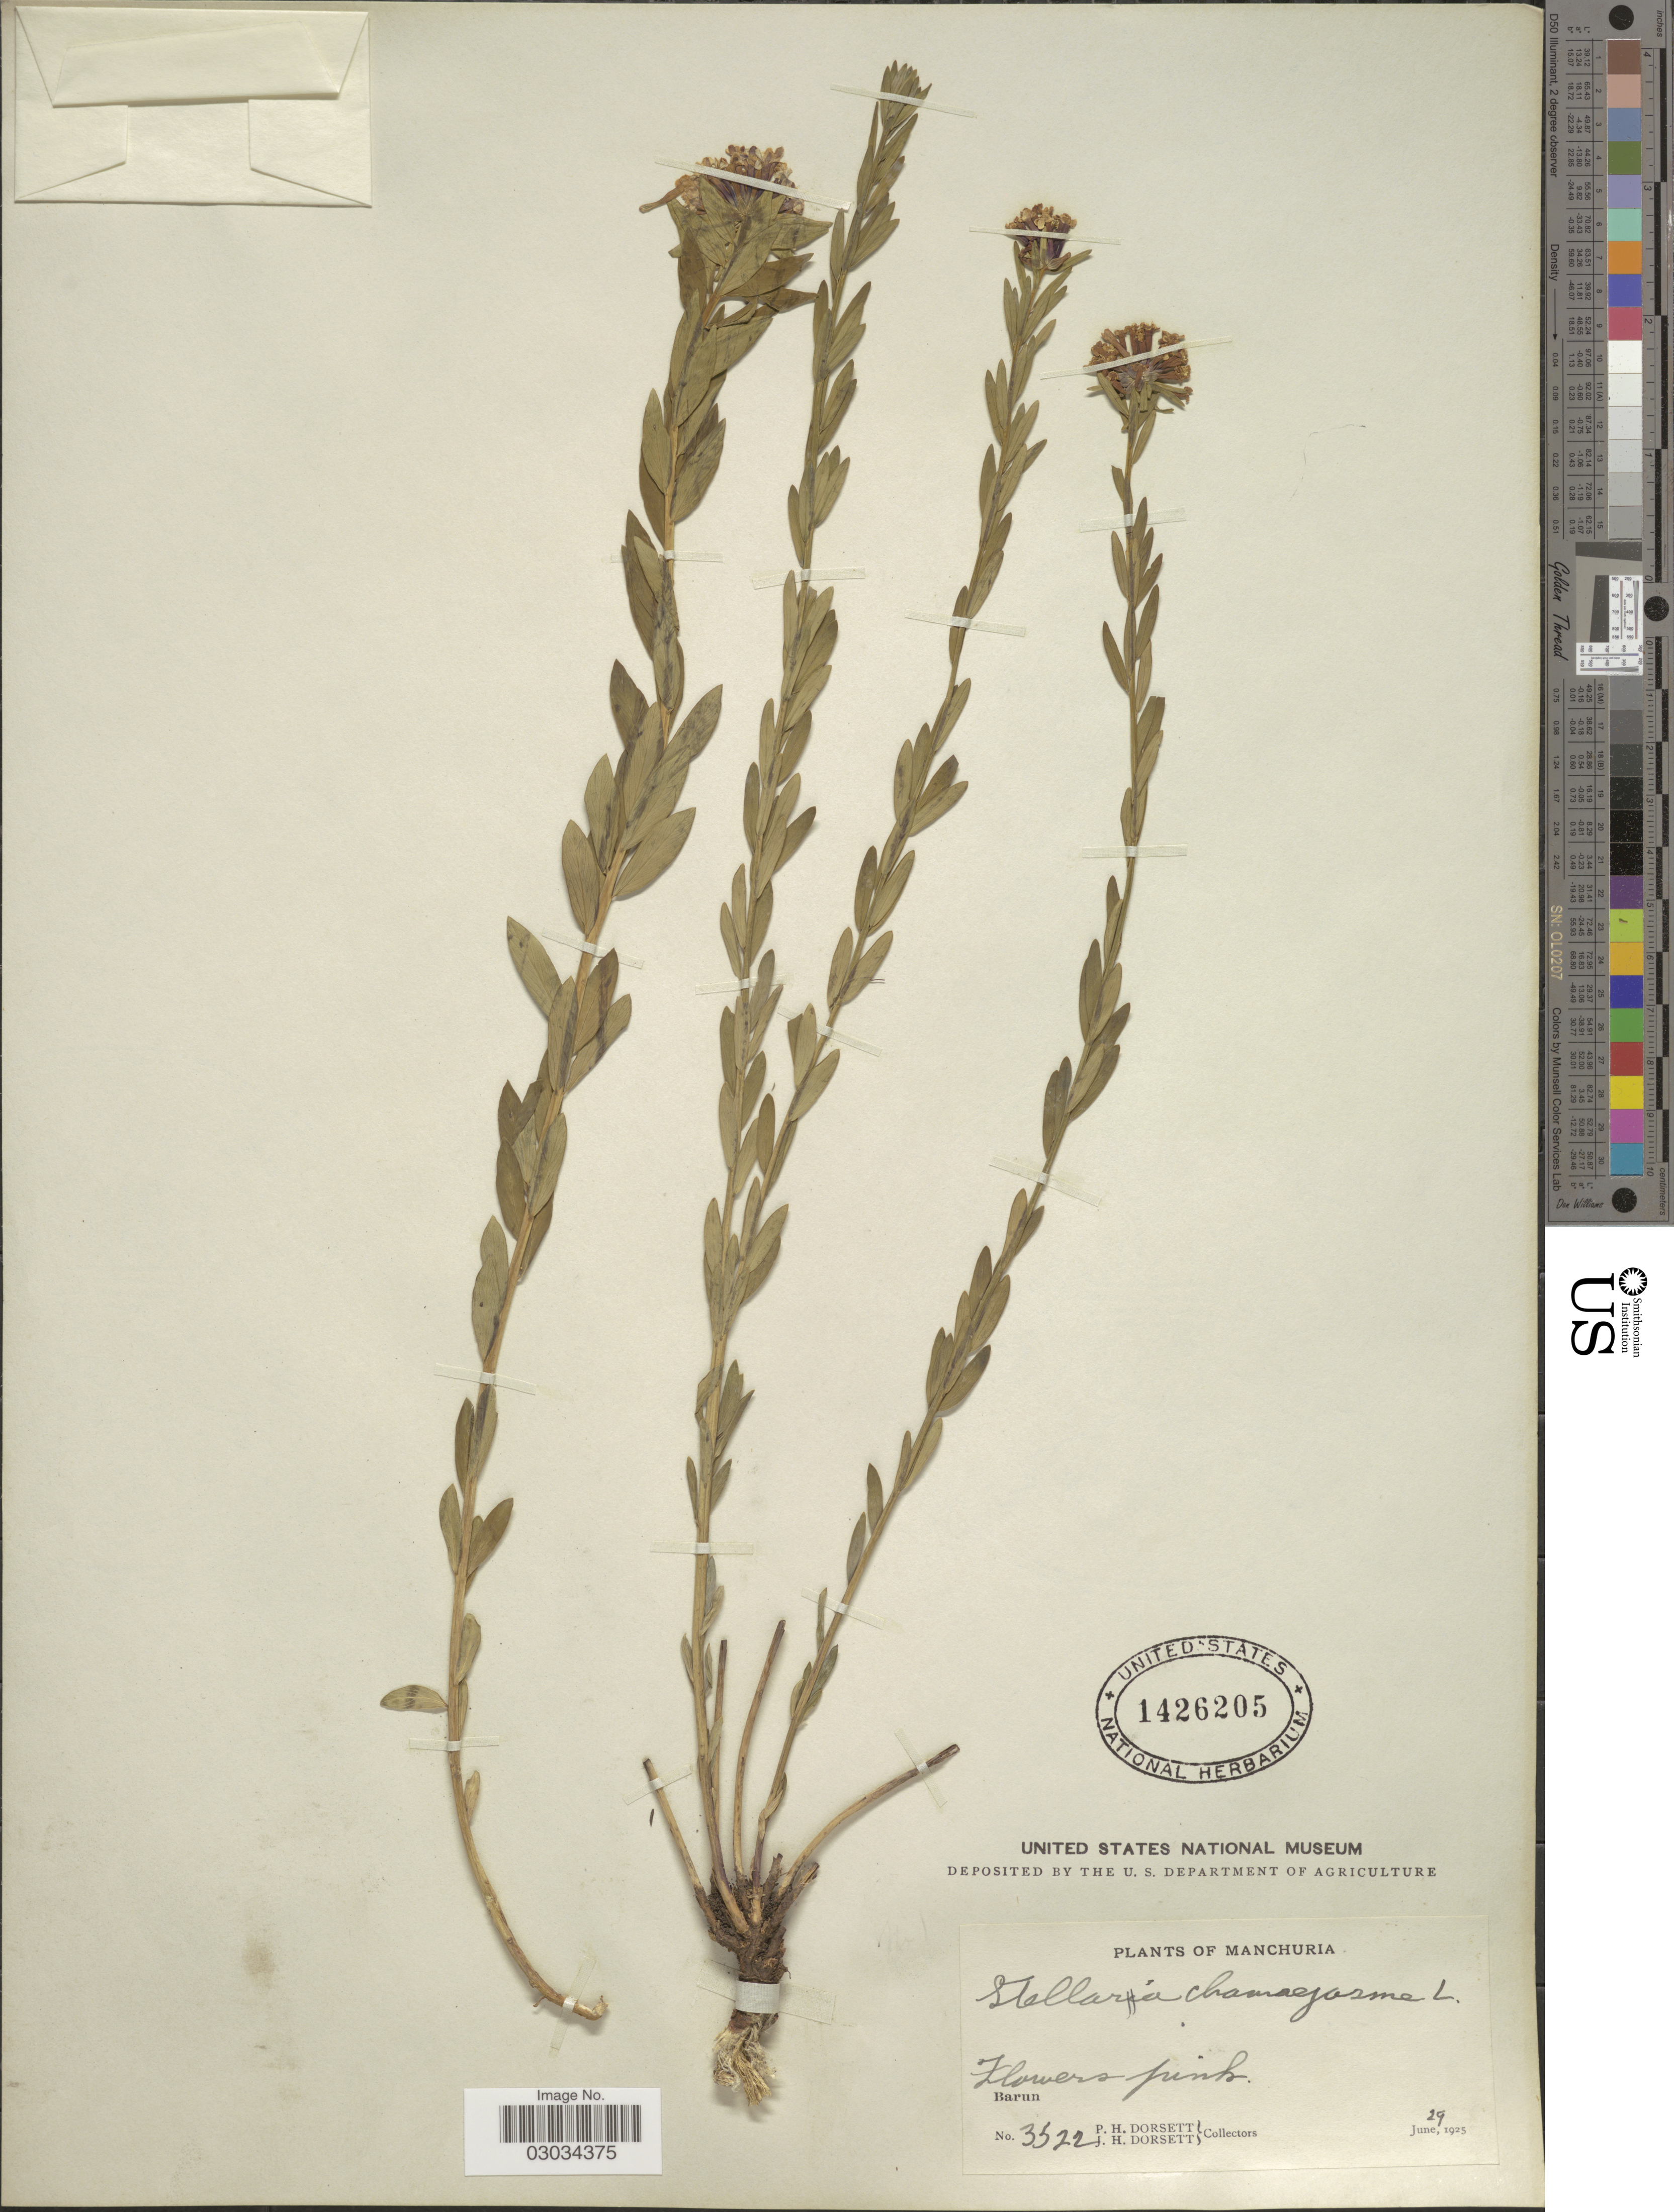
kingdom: Plantae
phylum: Tracheophyta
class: Magnoliopsida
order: Malvales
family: Thymelaeaceae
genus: Stellera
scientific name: Stellera chamaejasme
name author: L.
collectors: P. H. Dorsett & J. Dorsett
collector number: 3522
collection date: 1925-06-29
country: China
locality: Manchuria. Barun.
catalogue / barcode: US 1426205